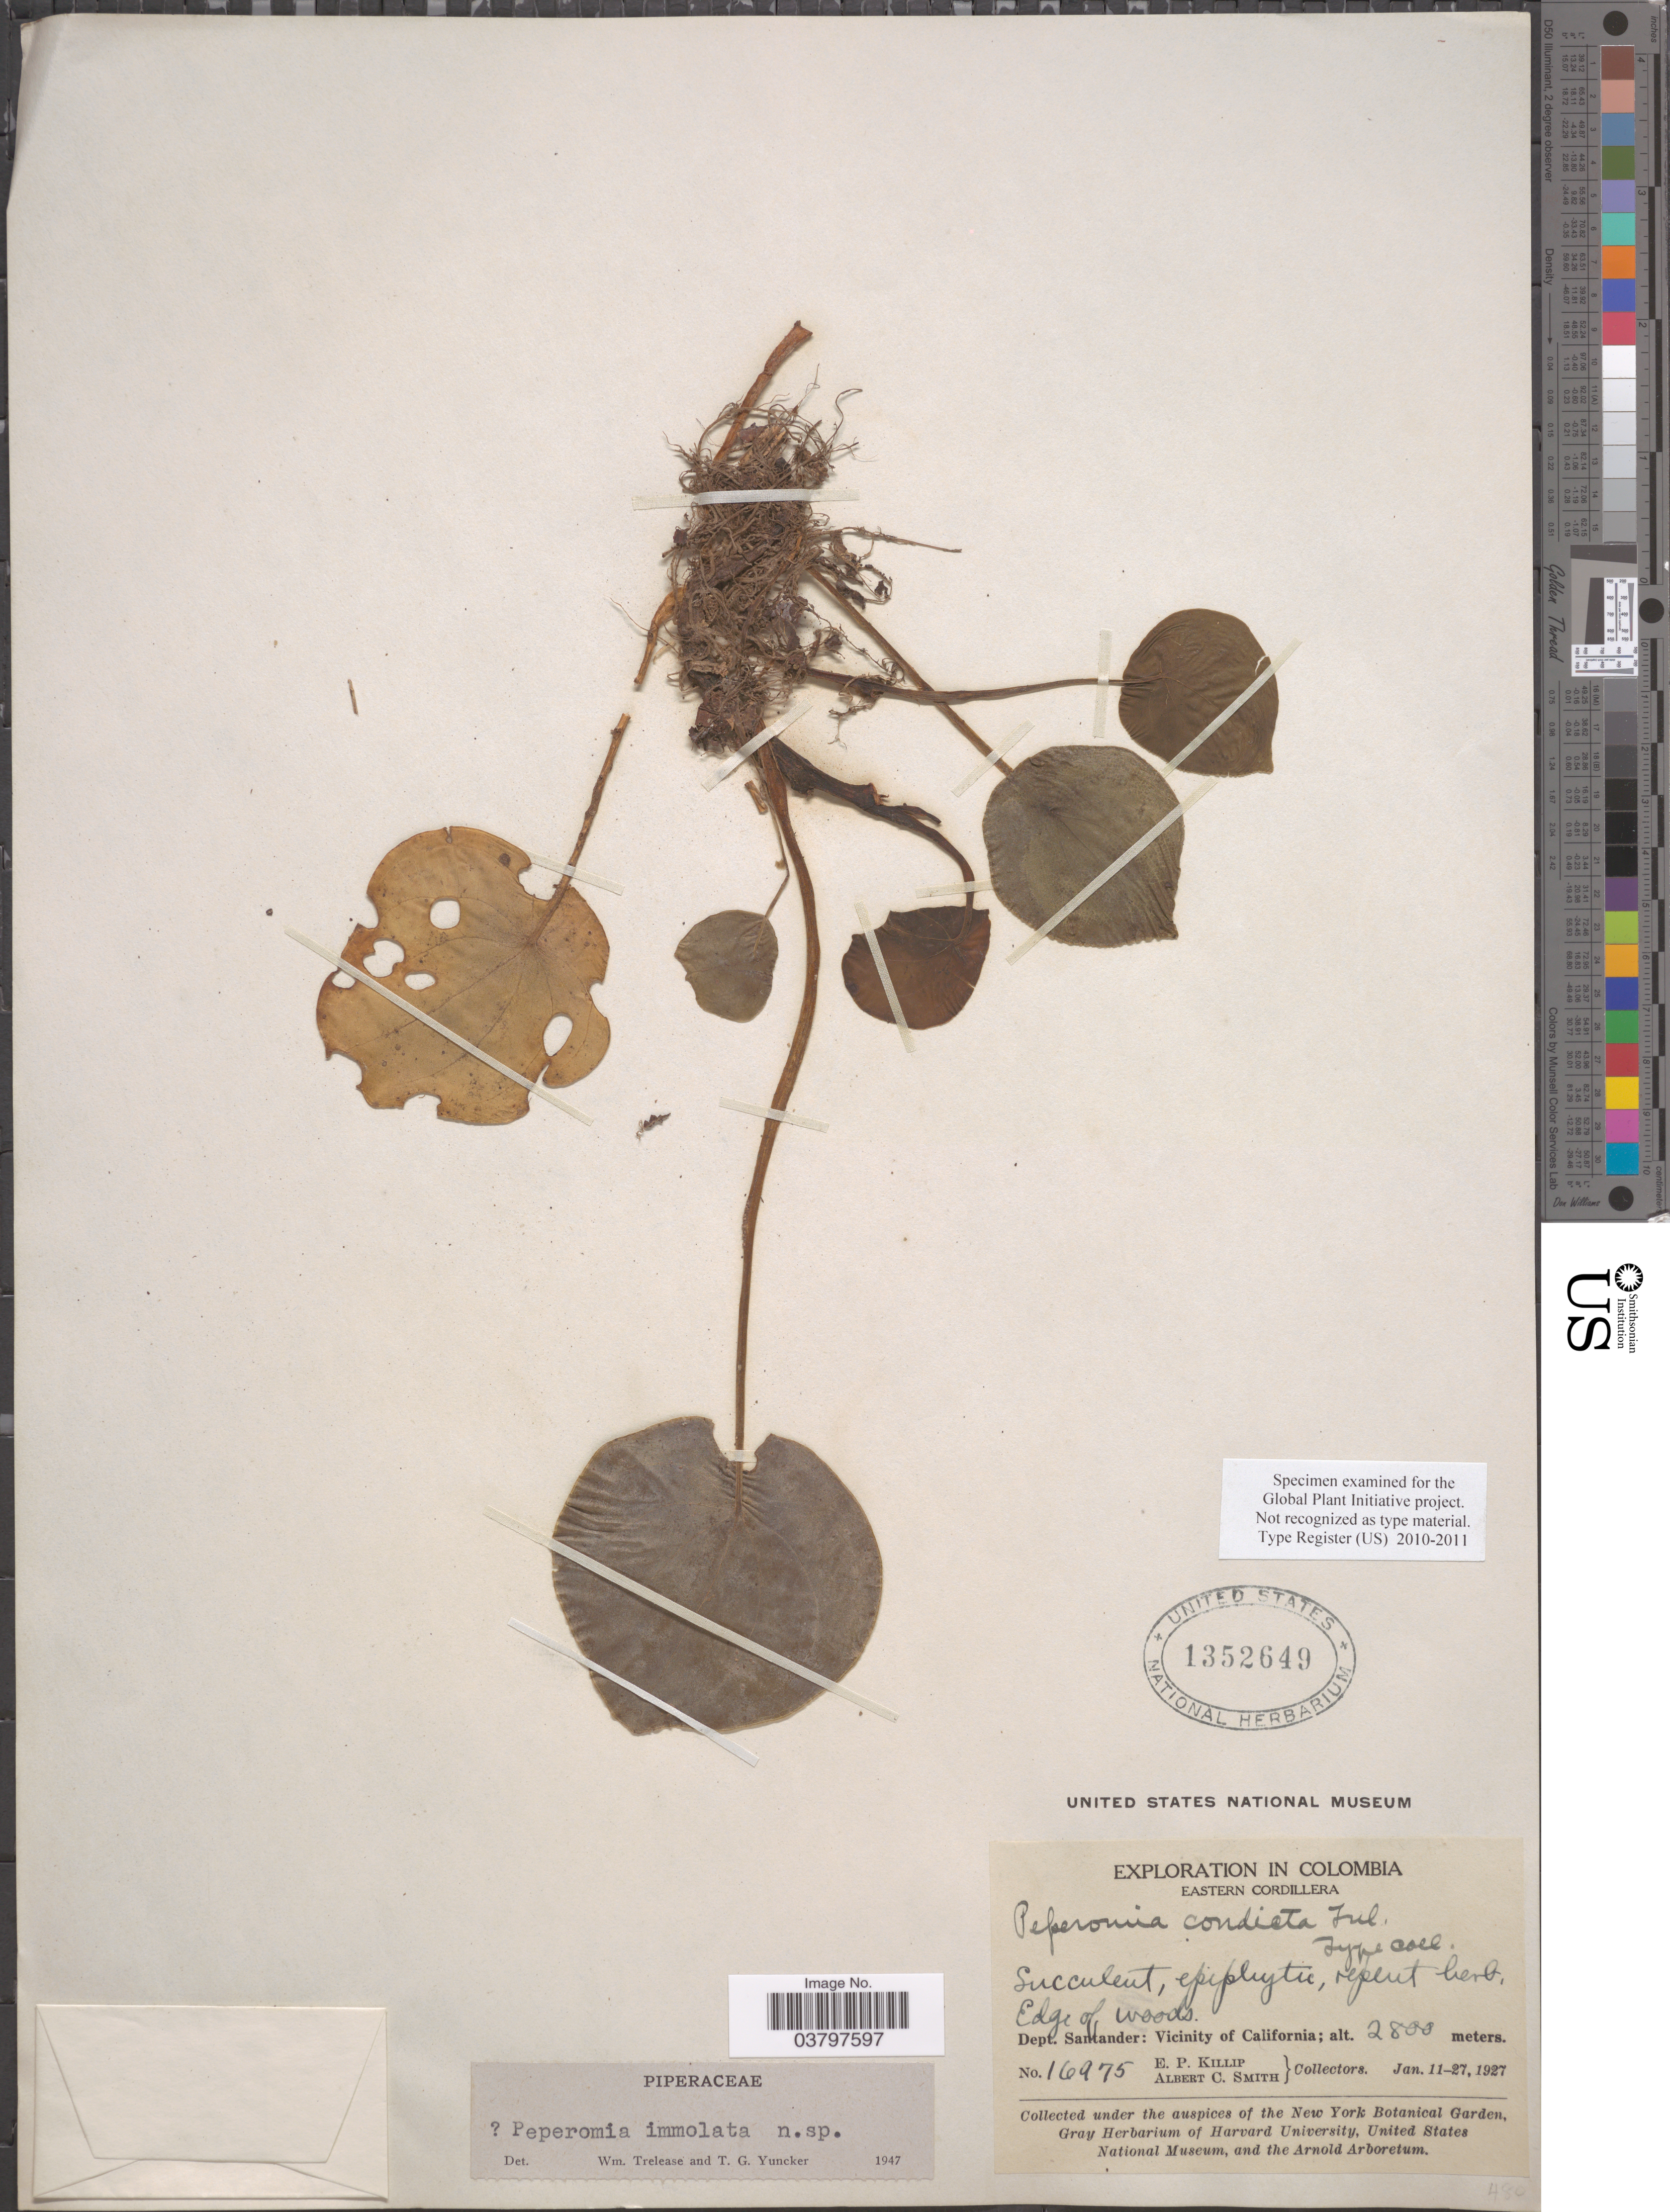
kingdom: Plantae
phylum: Tracheophyta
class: Magnoliopsida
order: Piperales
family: Piperaceae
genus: Peperomia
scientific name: Peperomia immolata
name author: Trel. & Yunck.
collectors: E. P. Killip & A. C. Smith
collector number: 16975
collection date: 1927-01-11/1927-01-27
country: Colombia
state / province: Santander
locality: Eastern Cordillera. Dept. Santander: Vicinity of California.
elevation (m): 2800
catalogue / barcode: US 1352649